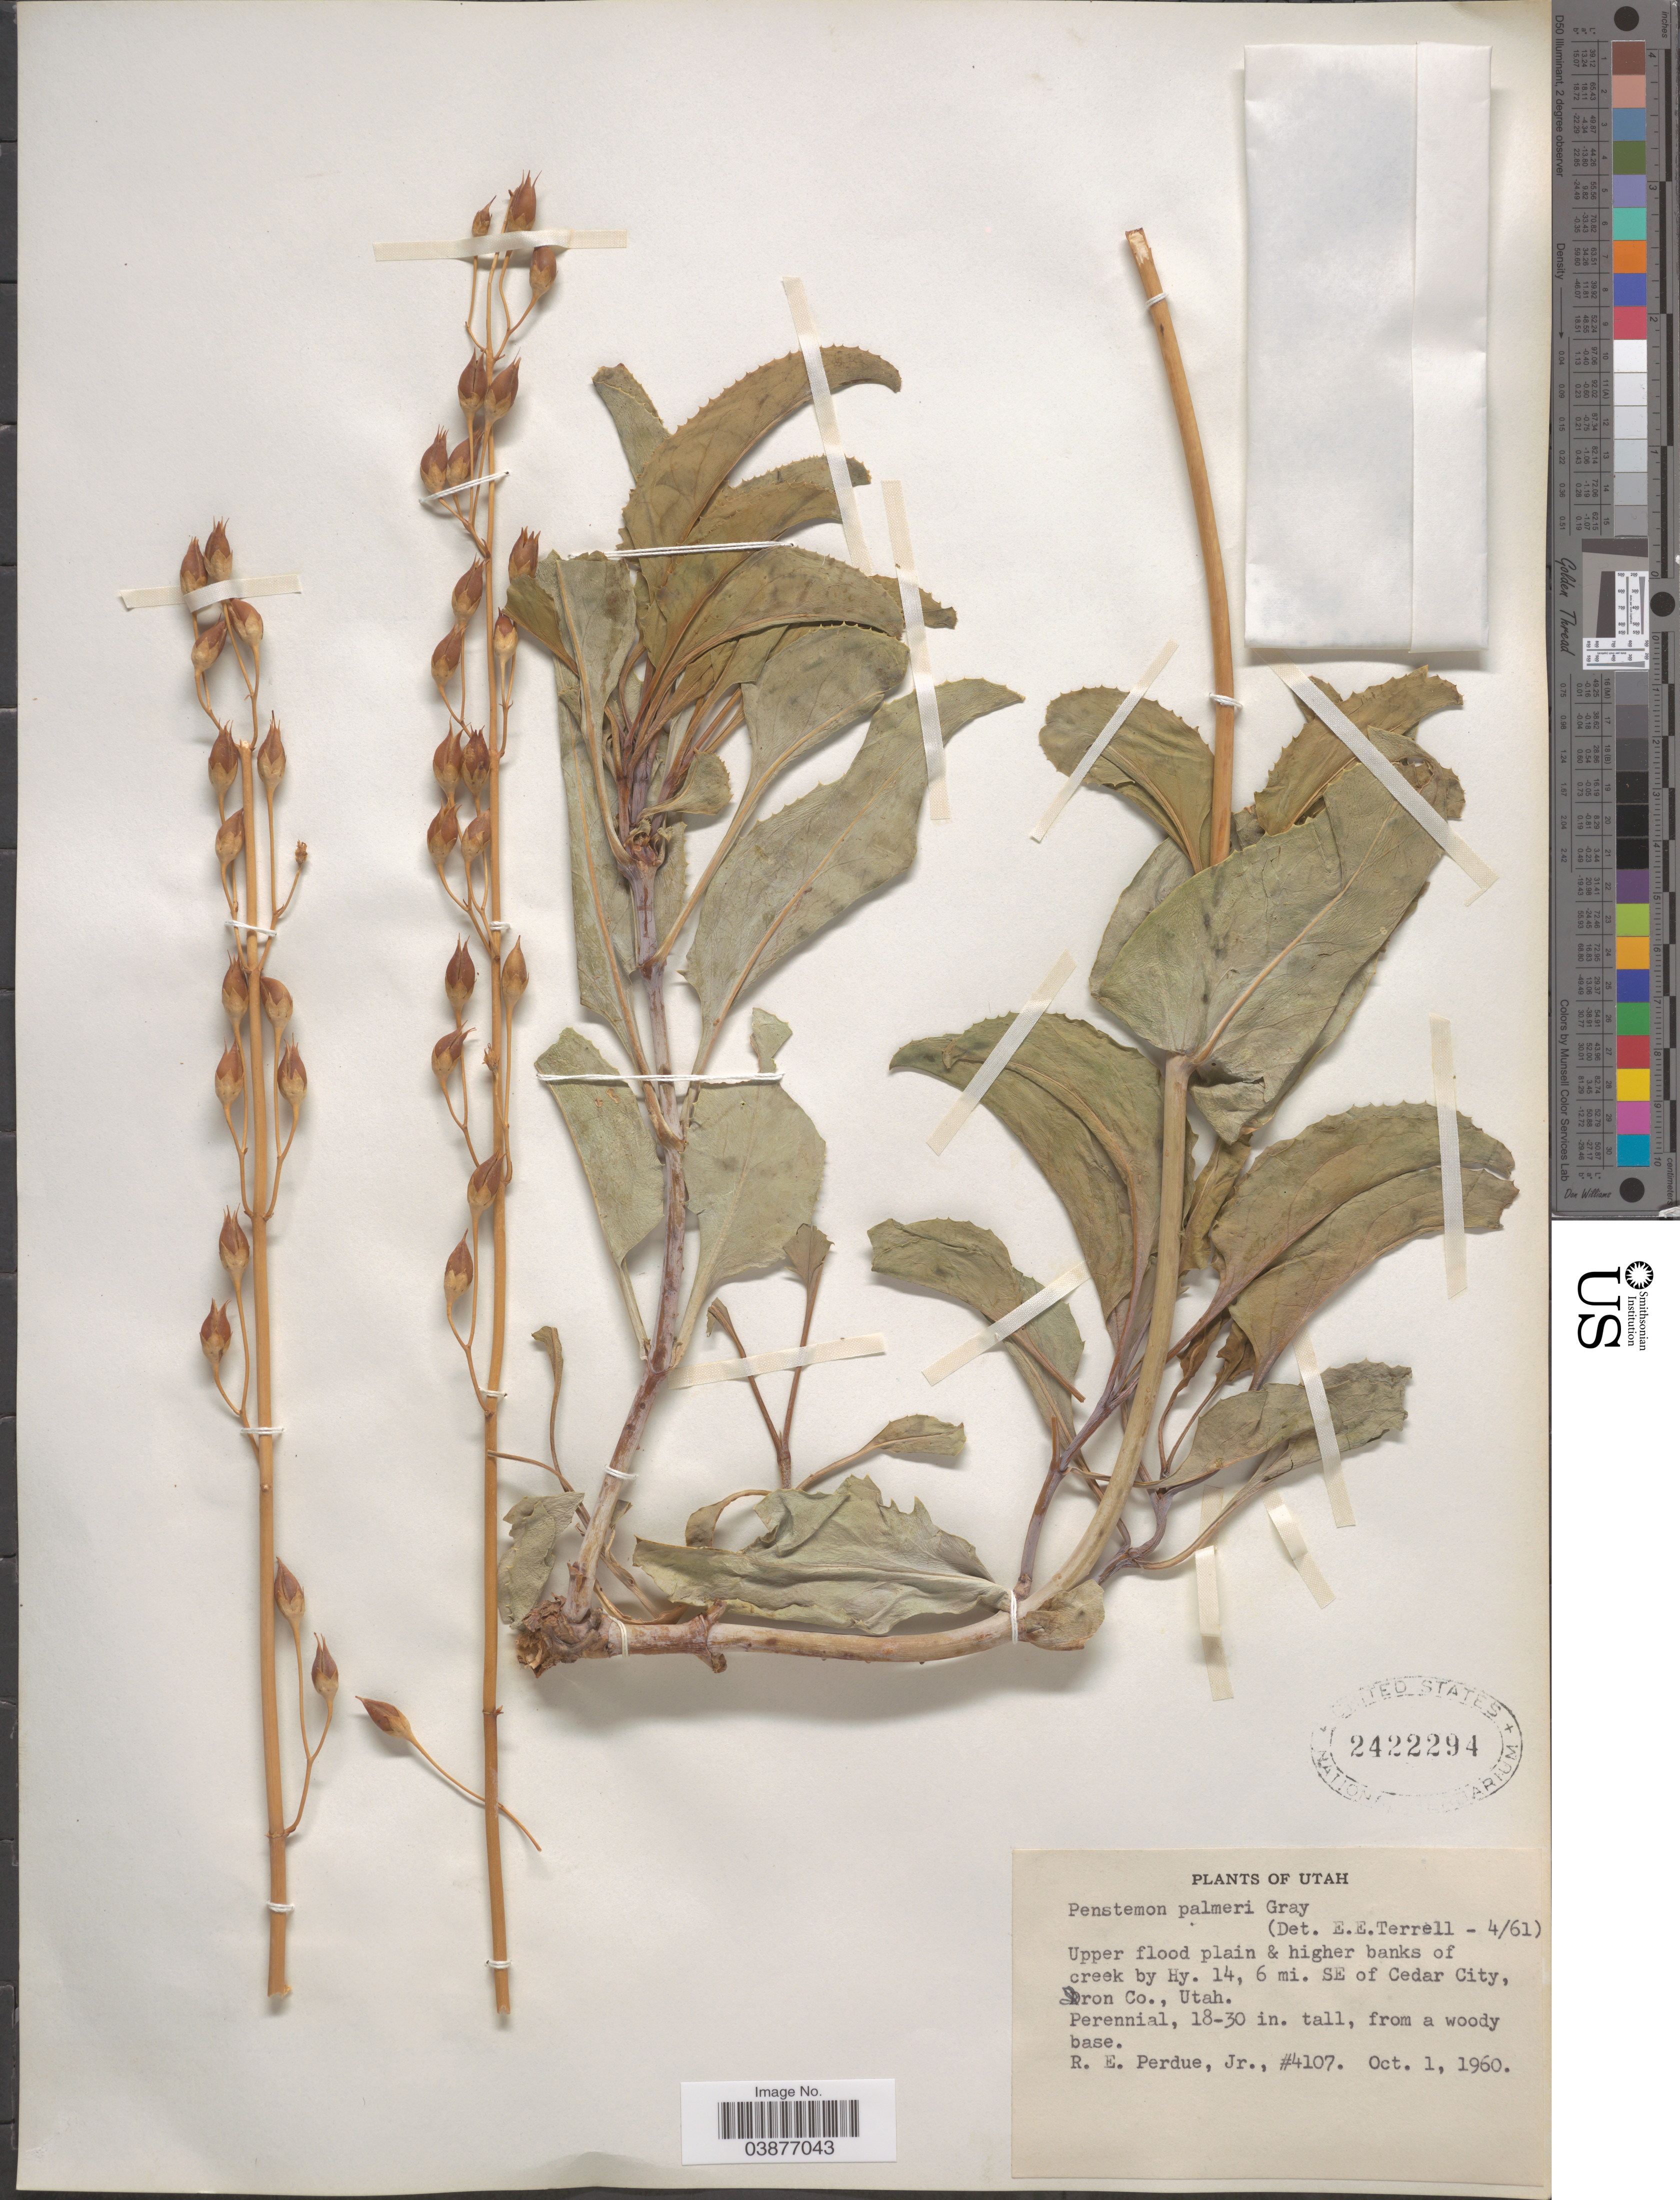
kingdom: Plantae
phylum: Tracheophyta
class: Magnoliopsida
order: Lamiales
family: Plantaginaceae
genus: Penstemon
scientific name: Penstemon palmeri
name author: A. Gray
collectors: R. E. Perdue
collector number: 4107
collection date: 1960-10-01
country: United States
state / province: Utah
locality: Upper flood plain & higher banks of creek by Hy. 14, 6 mi. SE of Cedar City, Iron Co.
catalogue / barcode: US 2422294